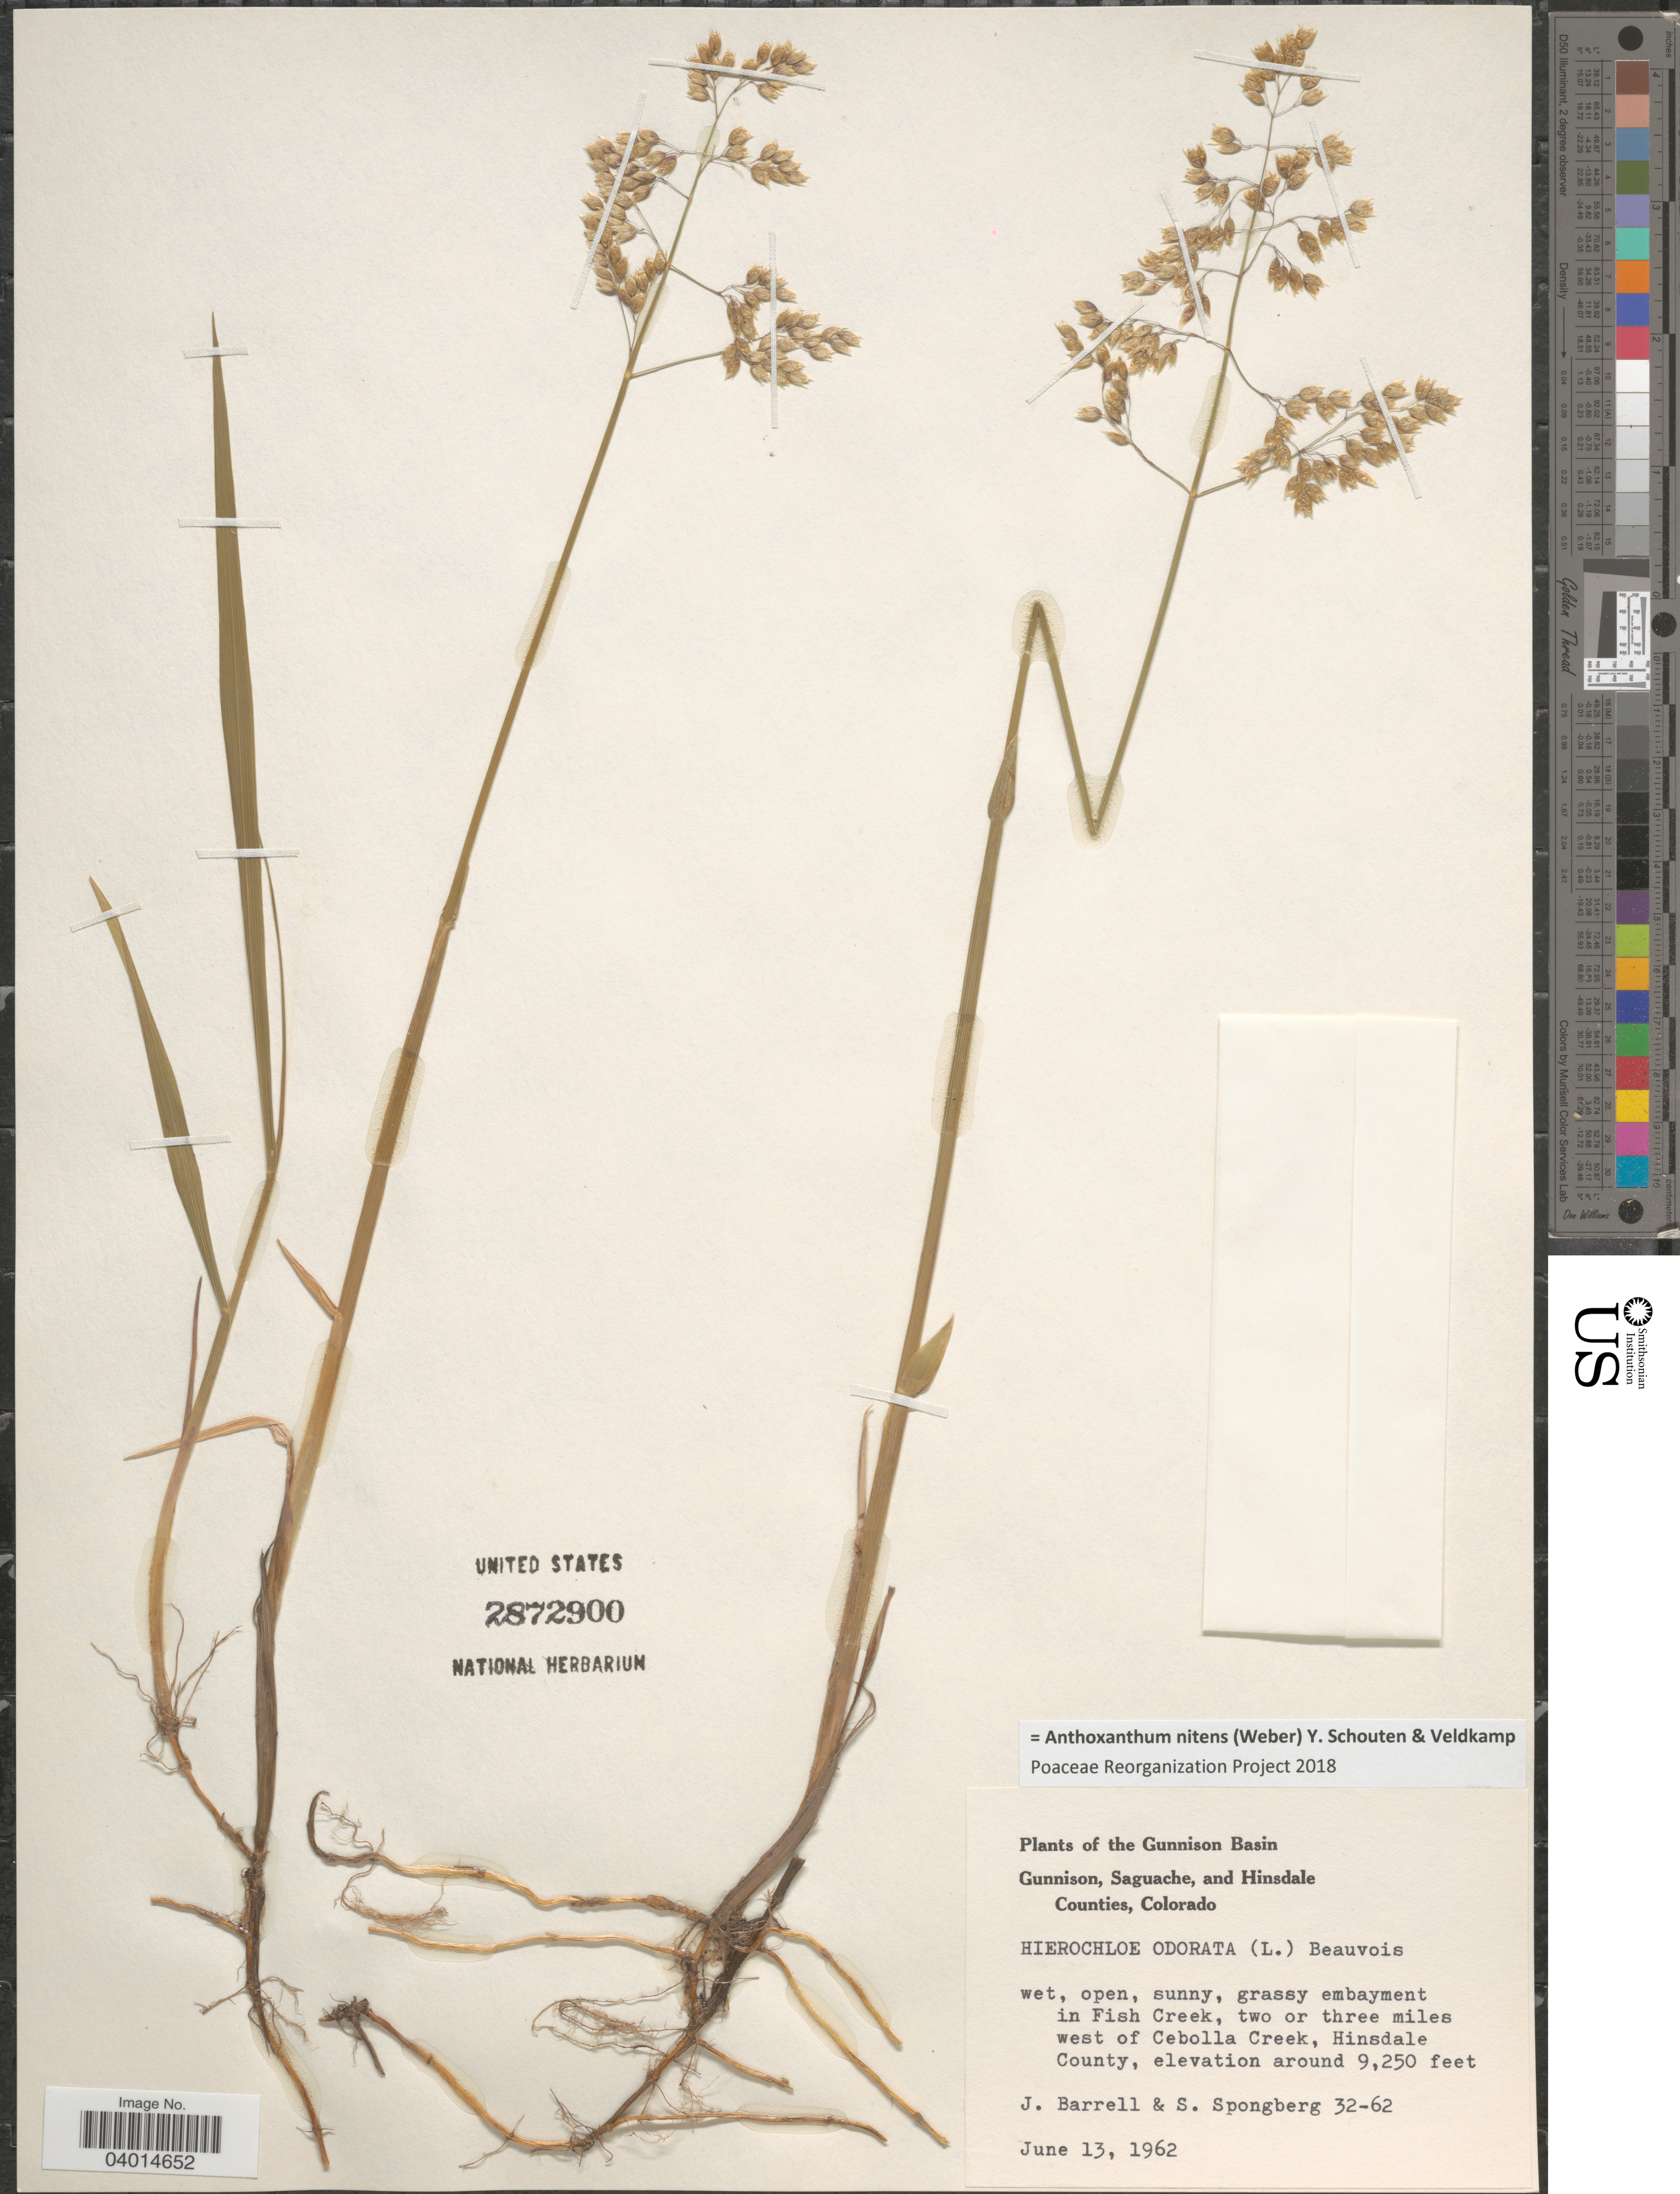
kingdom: Plantae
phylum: Tracheophyta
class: Liliopsida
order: Poales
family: Poaceae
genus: Anthoxanthum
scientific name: Anthoxanthum nitens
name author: (G.H. Weber) R.T.A. Schouten & Veldkamp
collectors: J. Barrell & S. A.Spongberg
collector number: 32-62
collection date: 1962-06-13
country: United States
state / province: Colorado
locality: The Gunnison Basin. In Fish Creek, two or three miles west of Cebolla Creek, Hinsdale County.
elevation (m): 2819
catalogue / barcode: US 2872900